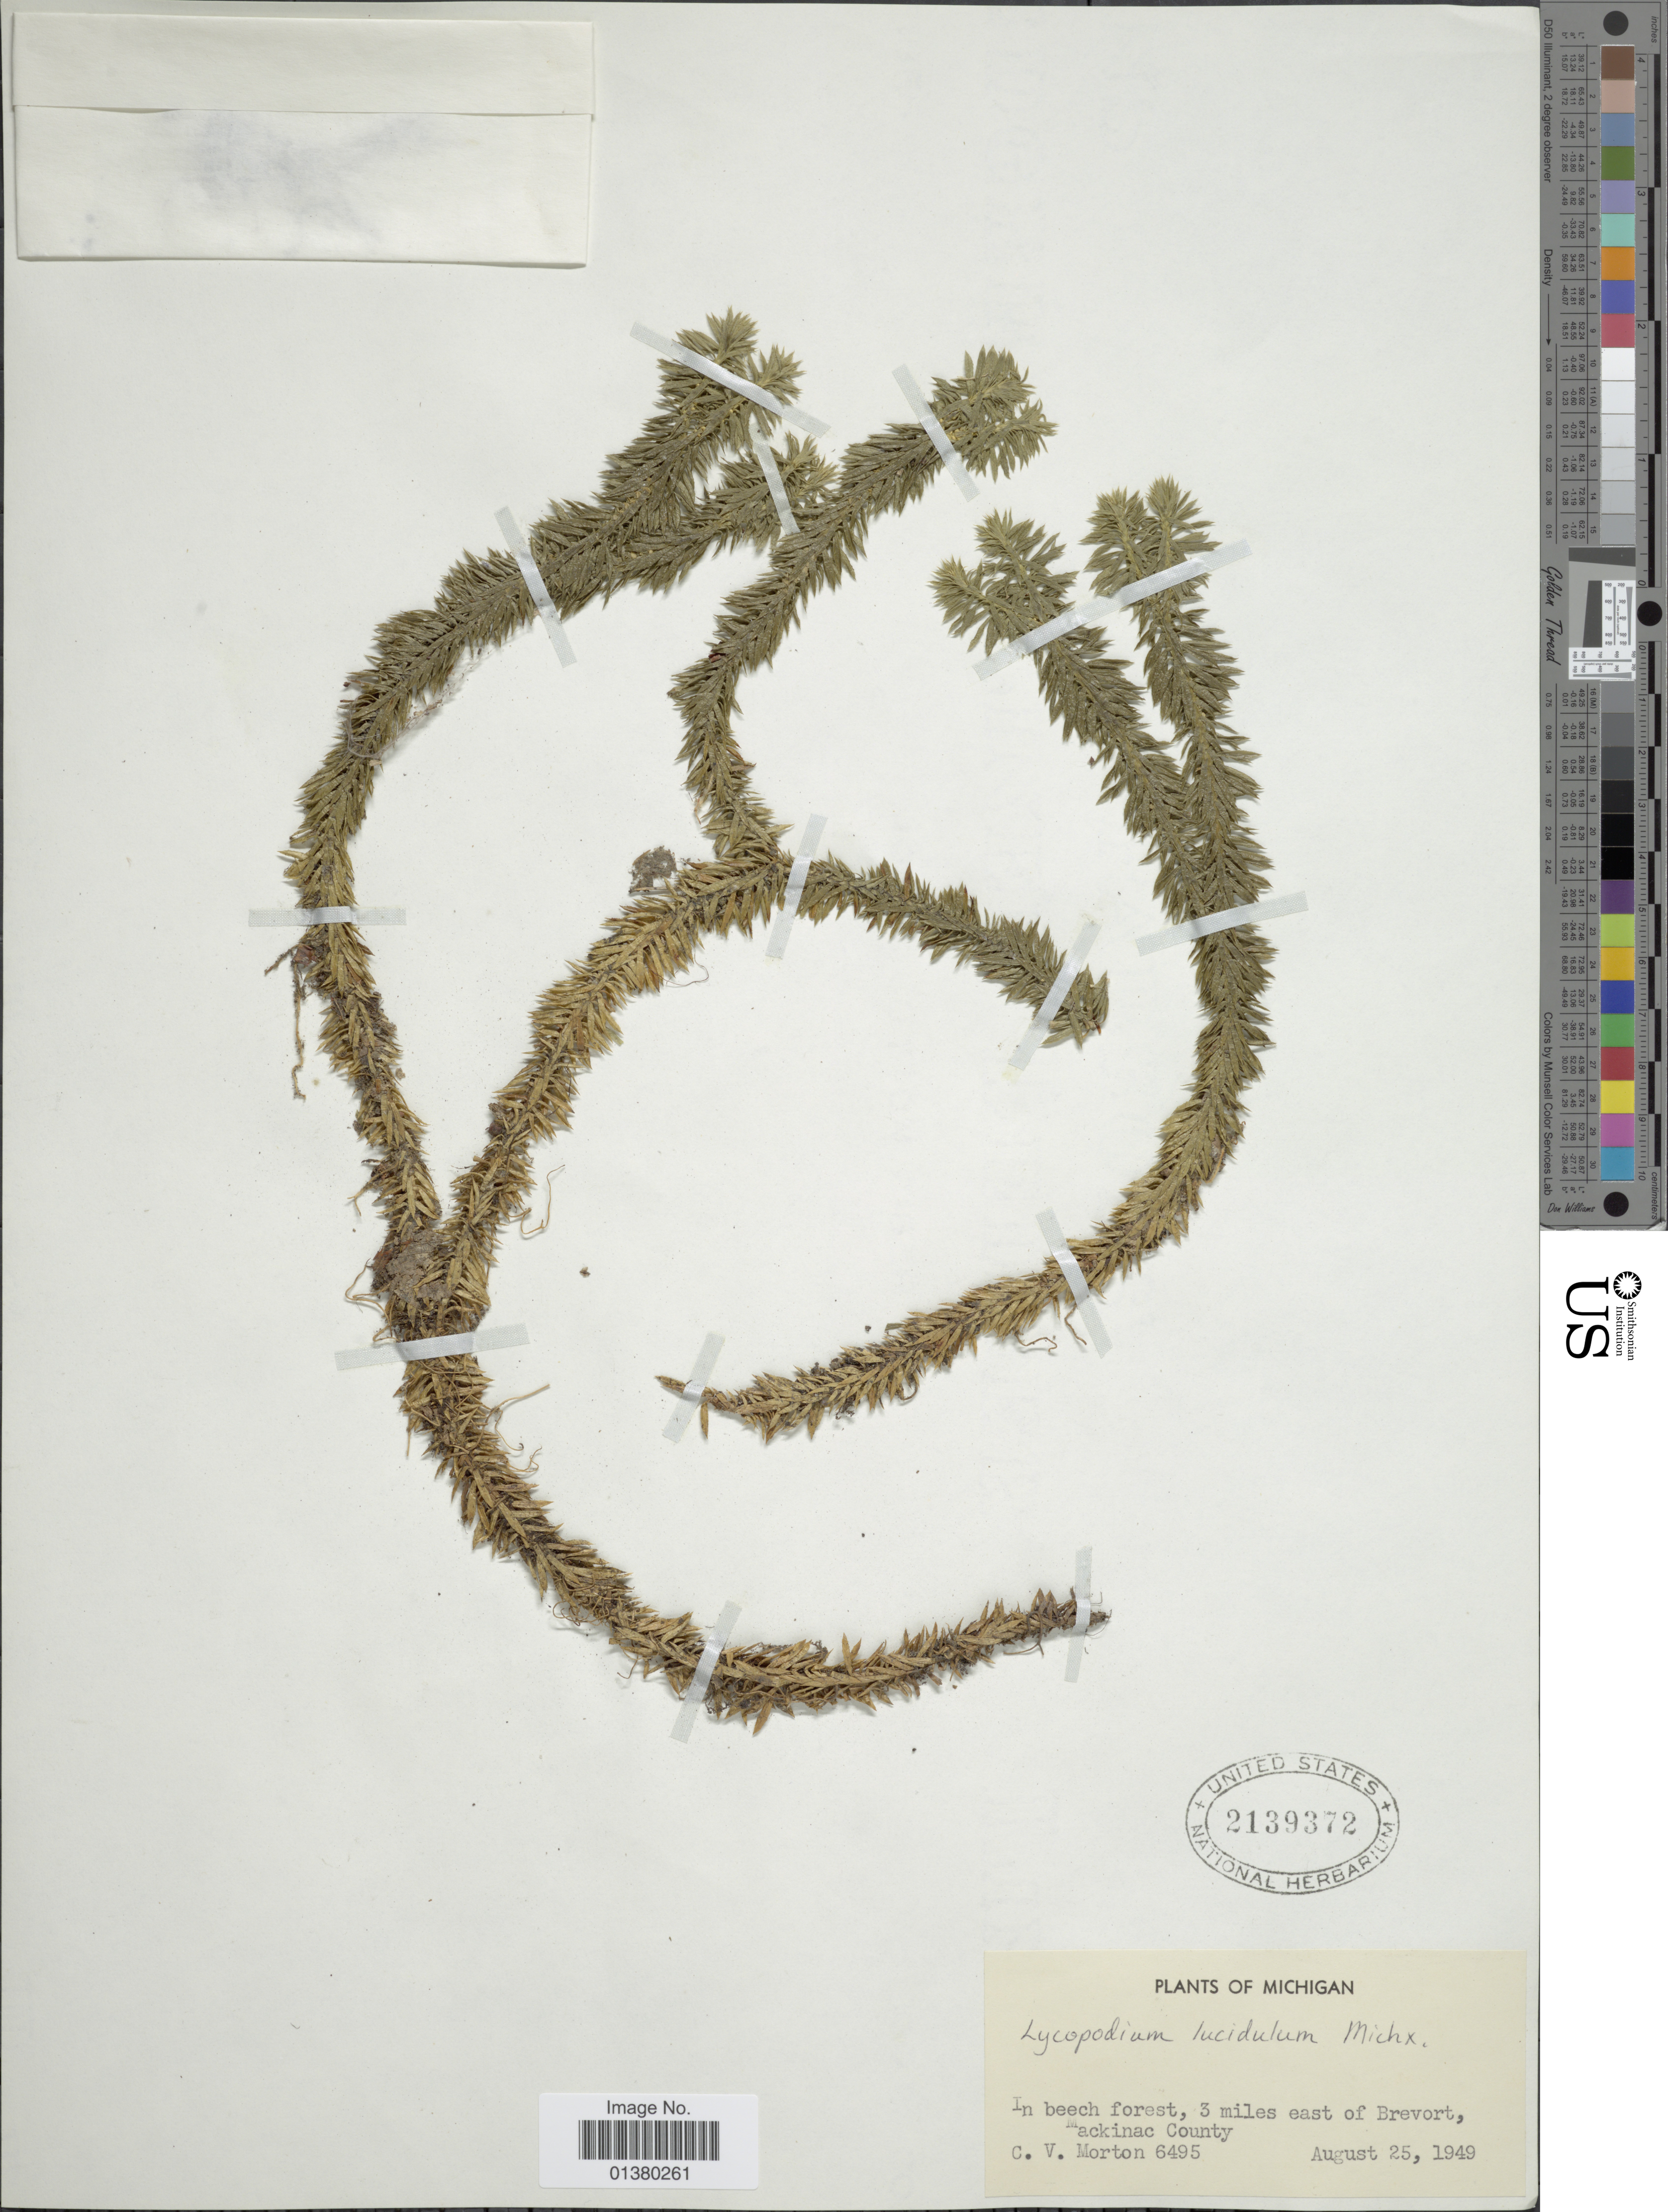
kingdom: Plantae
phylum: Tracheophyta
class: Lycopodiopsida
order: Lycopodiales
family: Lycopodiaceae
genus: Huperzia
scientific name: Huperzia lucidula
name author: (Michx.) Trevis.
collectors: C. V. Morton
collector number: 6495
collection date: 1949-08-25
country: United States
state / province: Michigan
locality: In beech forest, 3 miles east of Brevort, Mackonac County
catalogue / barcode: US 2139372